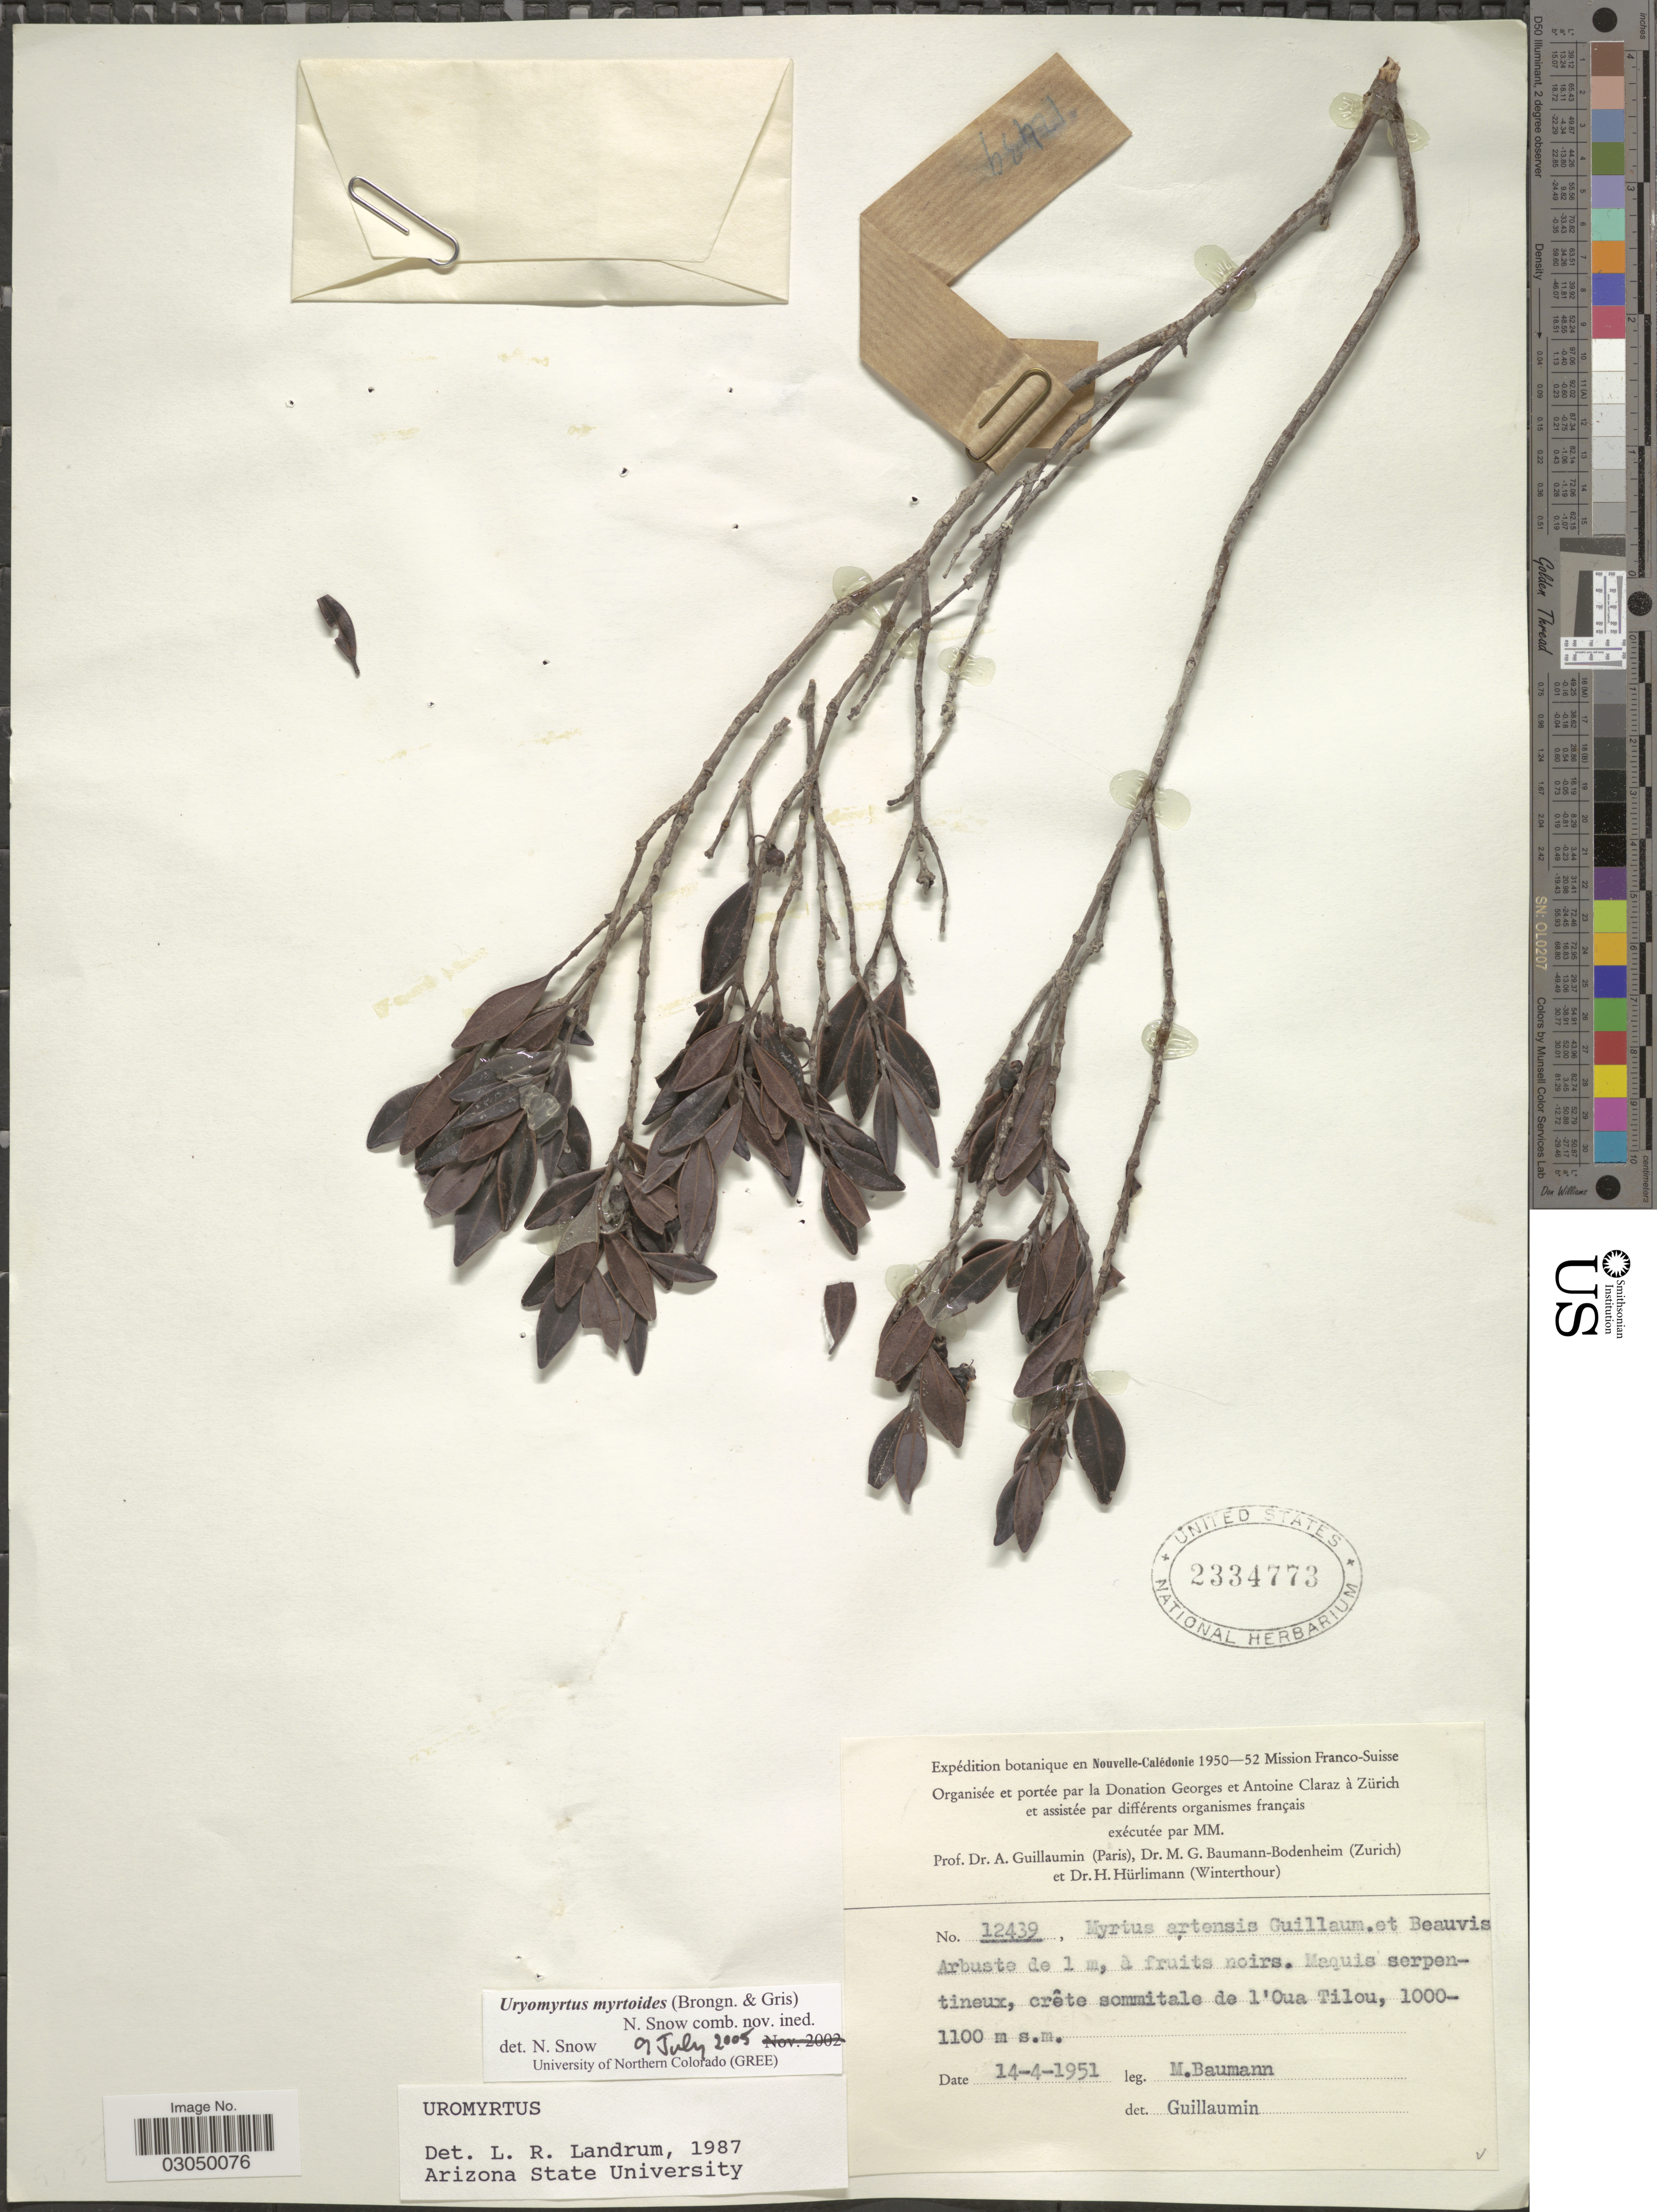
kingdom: Plantae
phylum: Tracheophyta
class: Magnoliopsida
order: Myrtales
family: Myrtaceae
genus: Uromyrtus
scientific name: Uromyrtus myrtoides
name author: (Brongn. & Gris) N. Snow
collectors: M. Baumann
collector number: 12439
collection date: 1951-04-14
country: New Caledonia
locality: En Nouvelle-Calédonie. Maquis serpentineux, crête sommitale de l'Oua Tilou.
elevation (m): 1000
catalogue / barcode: US 2334773